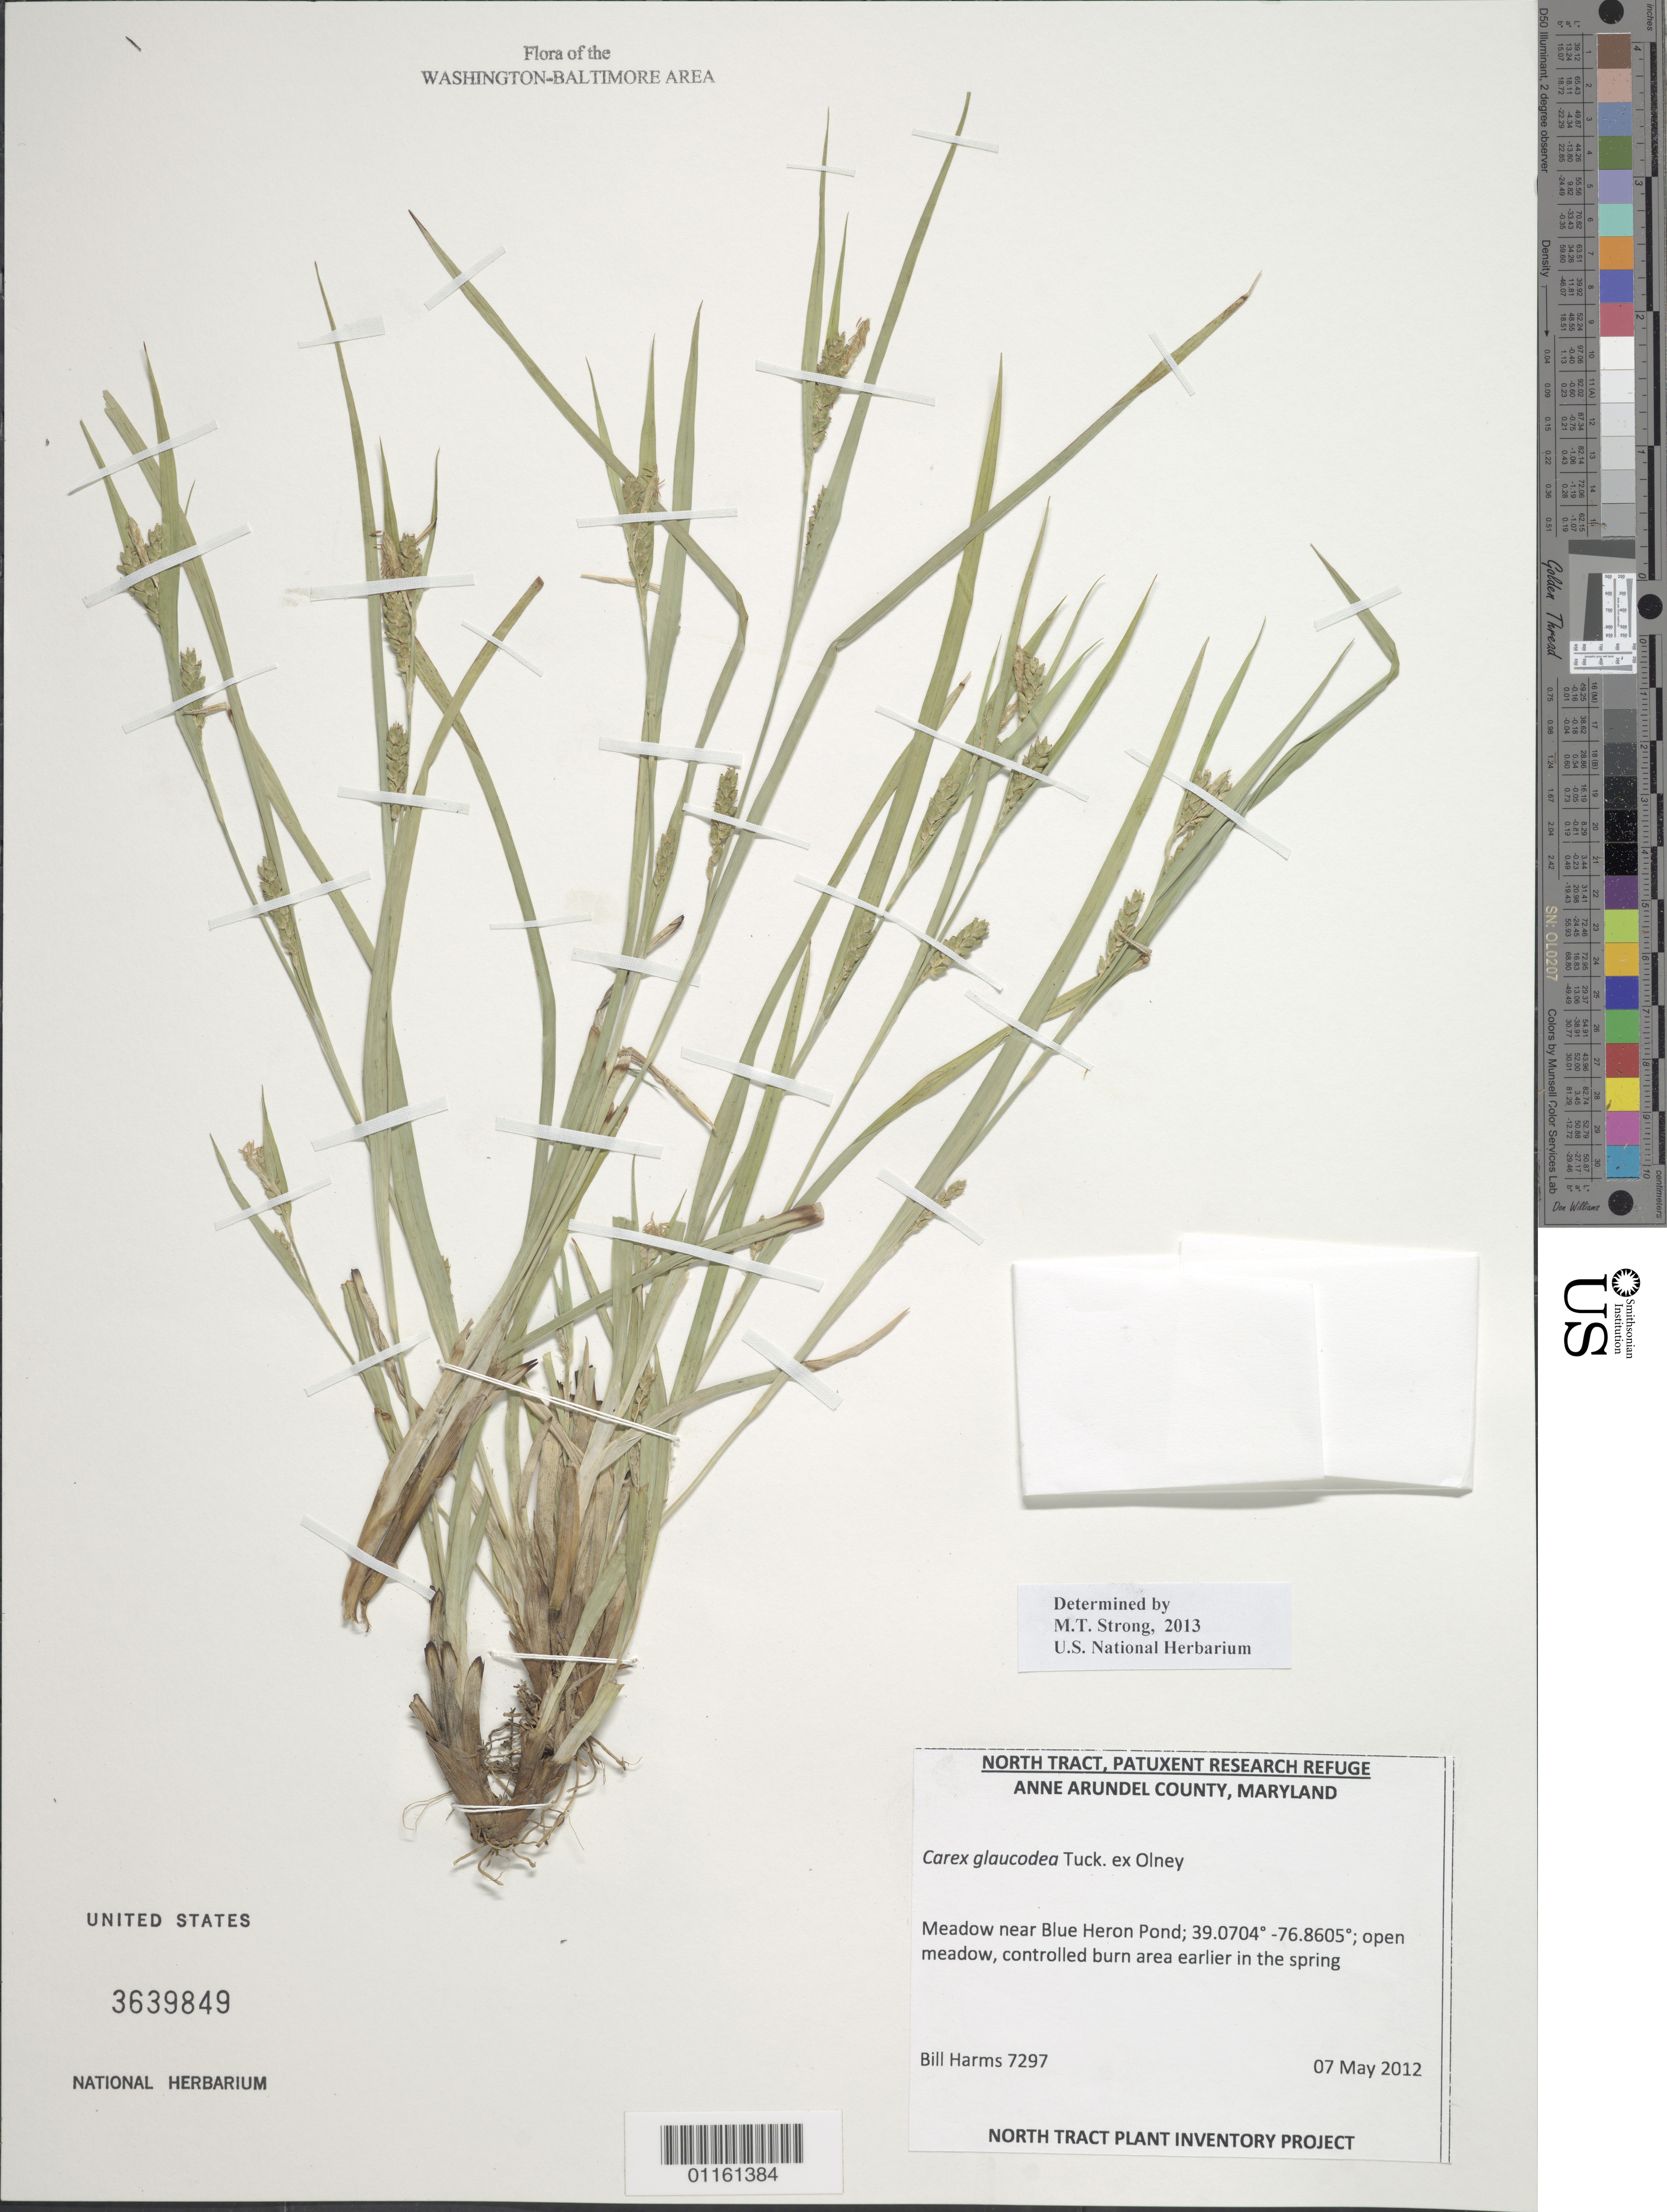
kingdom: Plantae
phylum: Tracheophyta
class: Liliopsida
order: Poales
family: Cyperaceae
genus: Carex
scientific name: Carex glaucodea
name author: Tuck. ex Olney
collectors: B. Harms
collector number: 7297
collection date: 2011-05-07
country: United States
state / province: Maryland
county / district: Anne Arundel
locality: Meadow near Blue Heron Pond.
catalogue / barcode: US 3639849